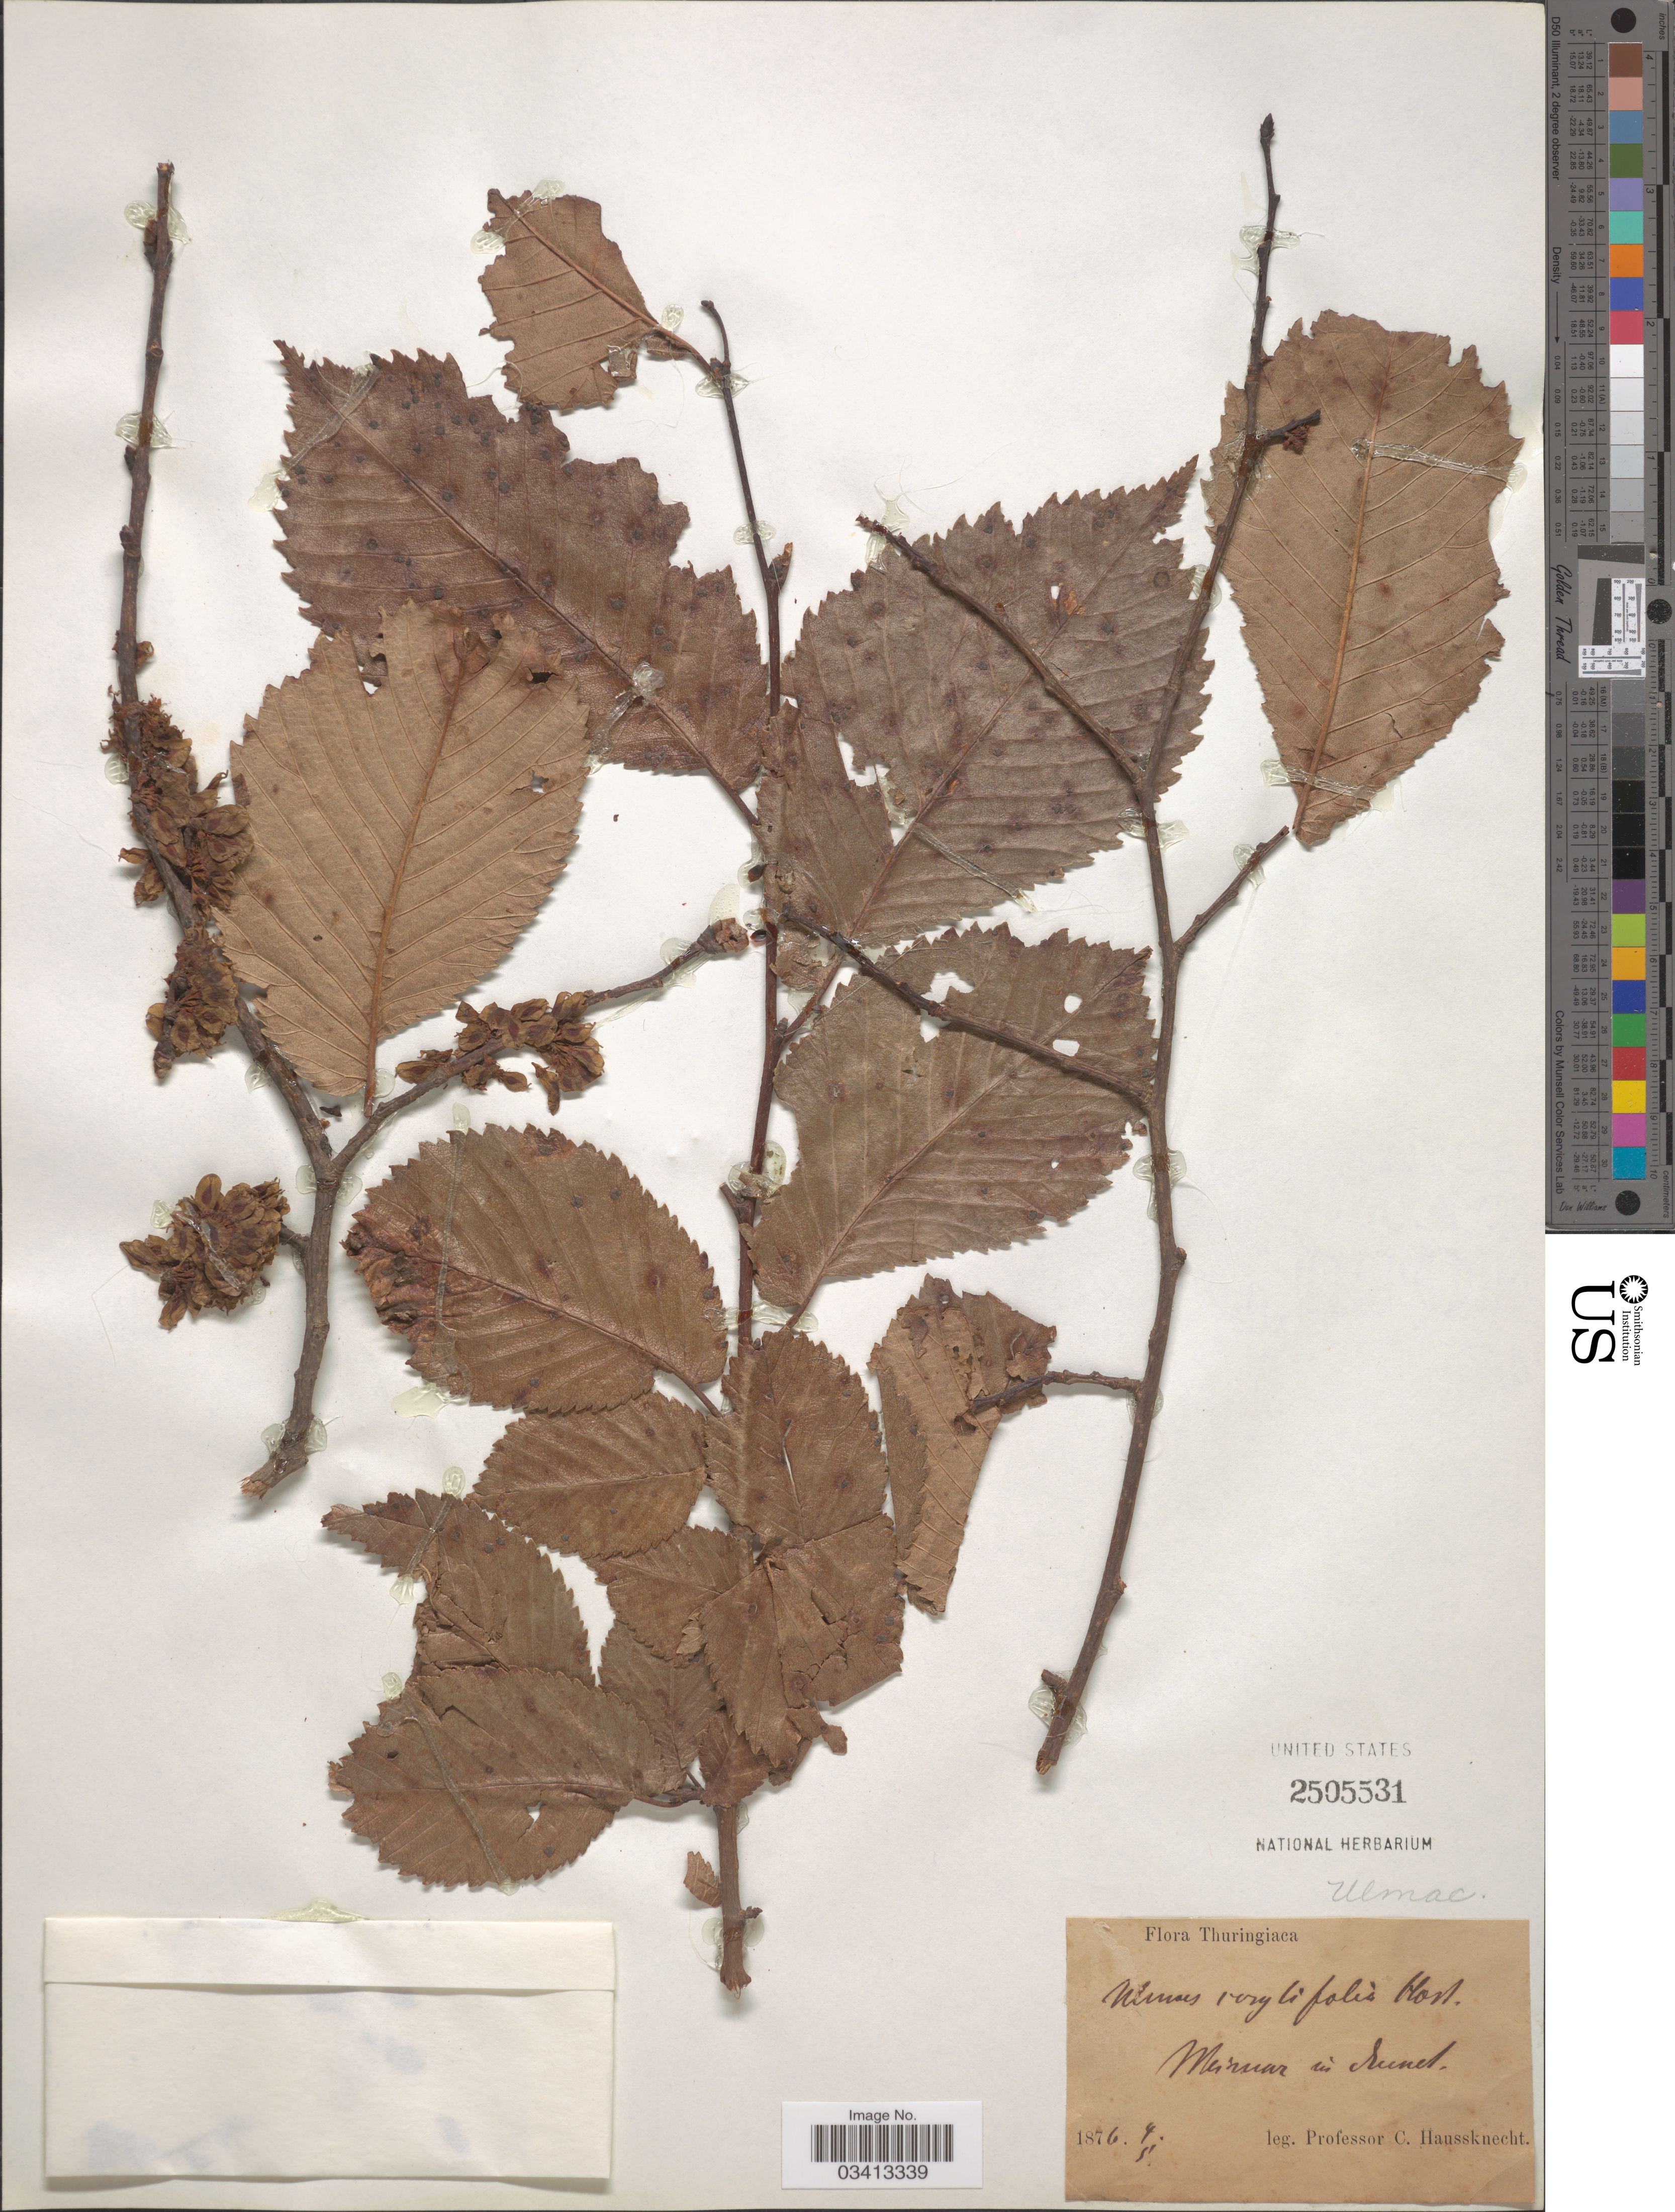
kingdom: Plantae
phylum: Tracheophyta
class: Magnoliopsida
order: Rosales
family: Ulmaceae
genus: Ulmus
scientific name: Ulmus corylifolia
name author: Host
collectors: C. Haussknecht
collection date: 1976-05-04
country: Germany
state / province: Thuringia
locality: Thuringiaca. Weimar in Sund. [interpreted]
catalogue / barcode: US 2505531